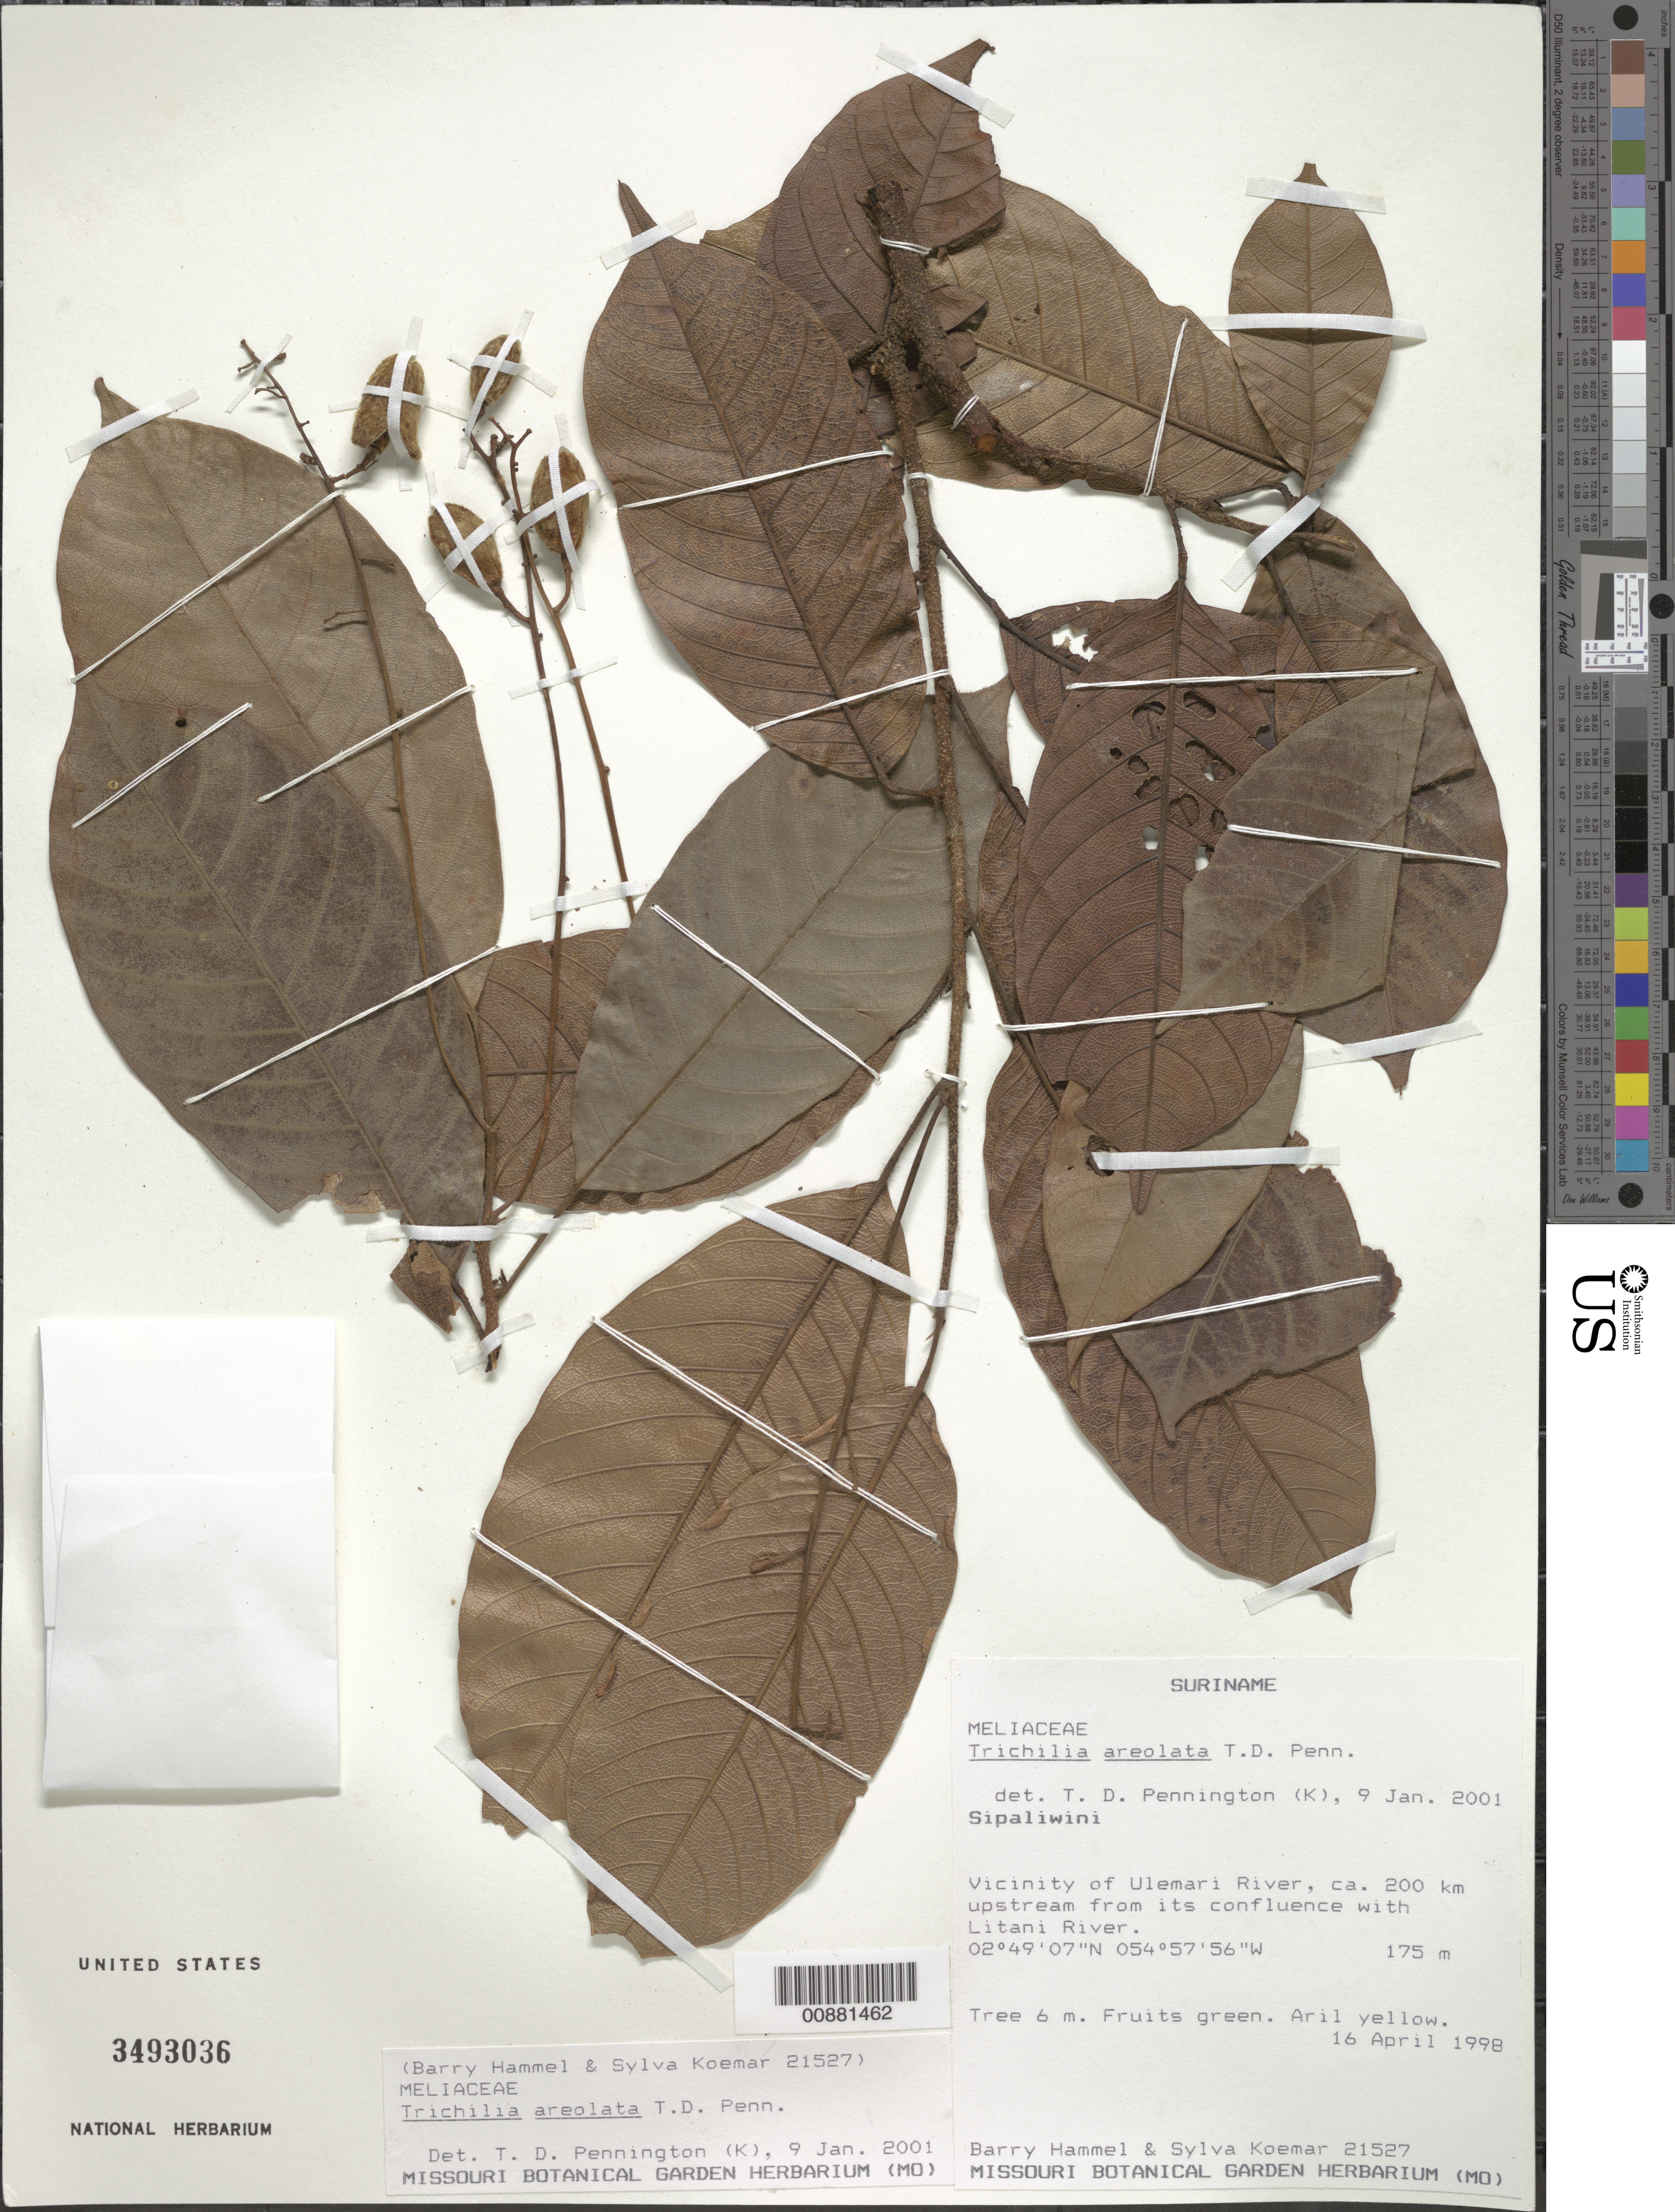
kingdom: Plantae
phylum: Tracheophyta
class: Magnoliopsida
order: Sapindales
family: Meliaceae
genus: Trichilia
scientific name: Trichilia areolata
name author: T.D. Penn.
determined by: Pennington, T. D., (K)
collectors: B. Hammel & S. Koemar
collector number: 21527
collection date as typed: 16-Apr-98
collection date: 1998-04-16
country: Suriname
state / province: Sipaliwini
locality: Ulemari R., ca. 200 km upstream from confl. with Litani R.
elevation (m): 175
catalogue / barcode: US 3493036